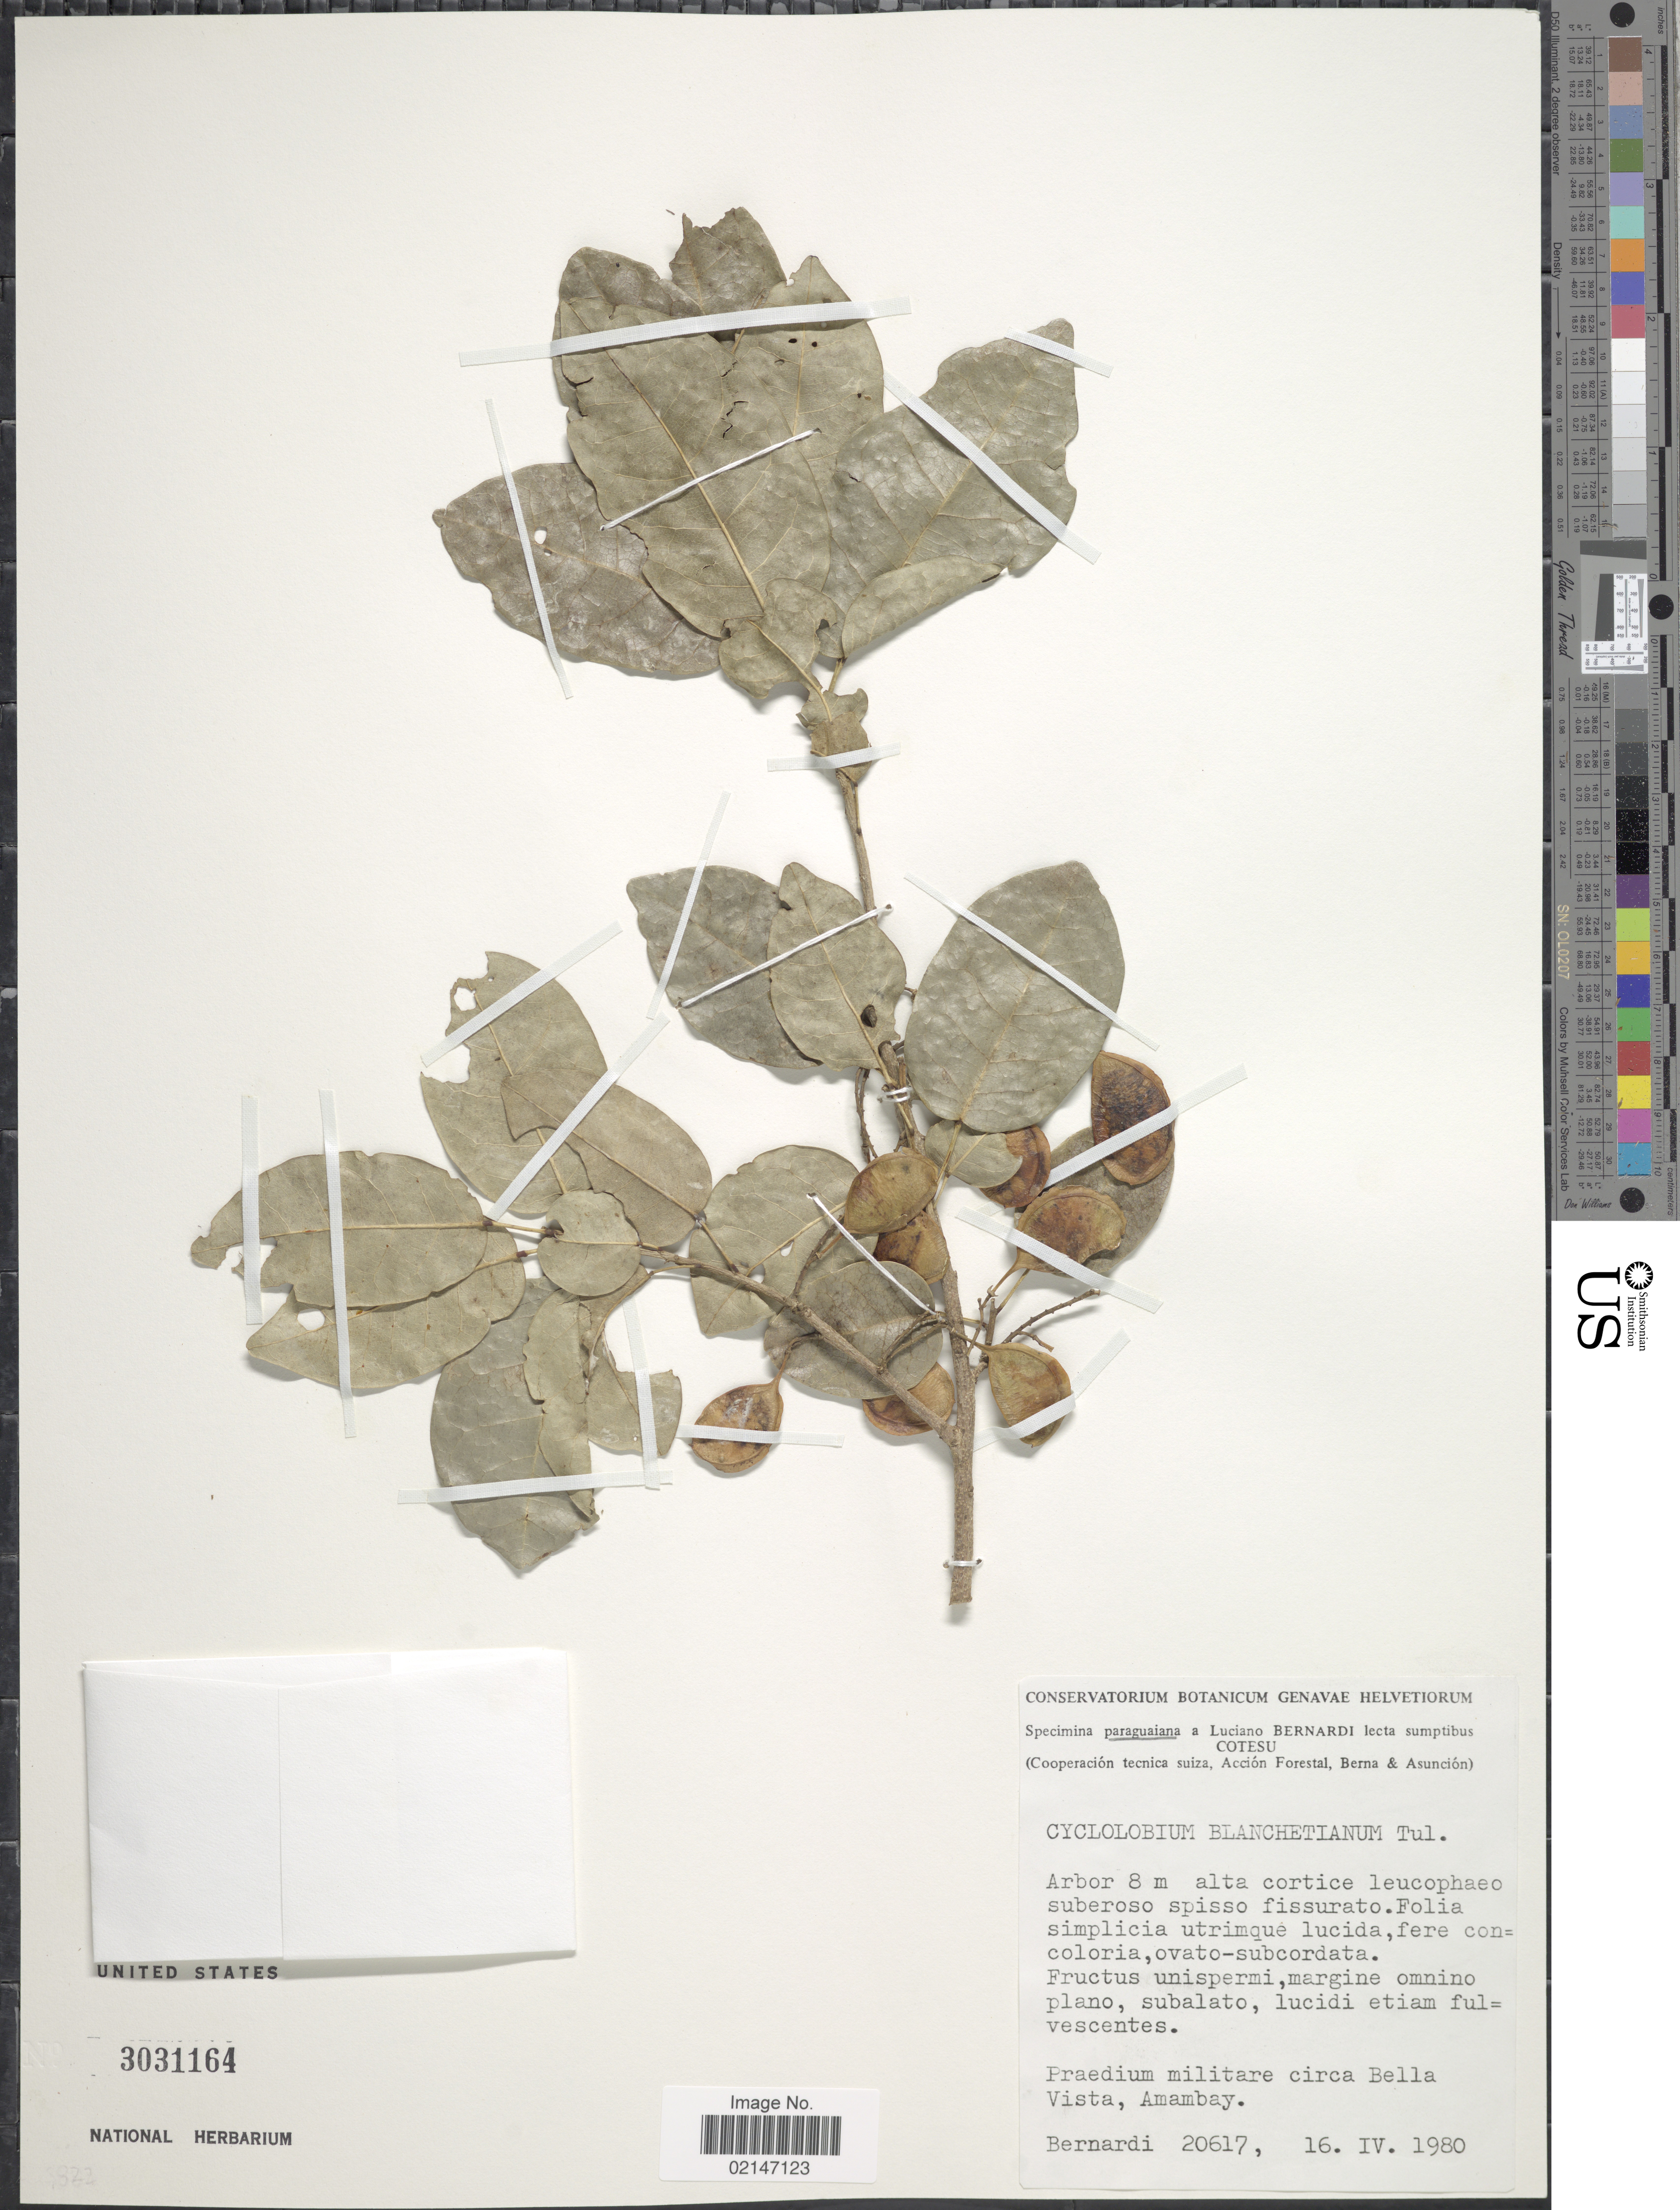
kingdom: Plantae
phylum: Tracheophyta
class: Magnoliopsida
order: Fabales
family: Fabaceae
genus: Cyclolobium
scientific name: Cyclolobium cyclolobium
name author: Tul.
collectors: Bernardi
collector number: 20617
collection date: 1980-04-16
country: Paraguay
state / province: Amambay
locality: Praedium militare circa Bella Vista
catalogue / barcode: US 3031164